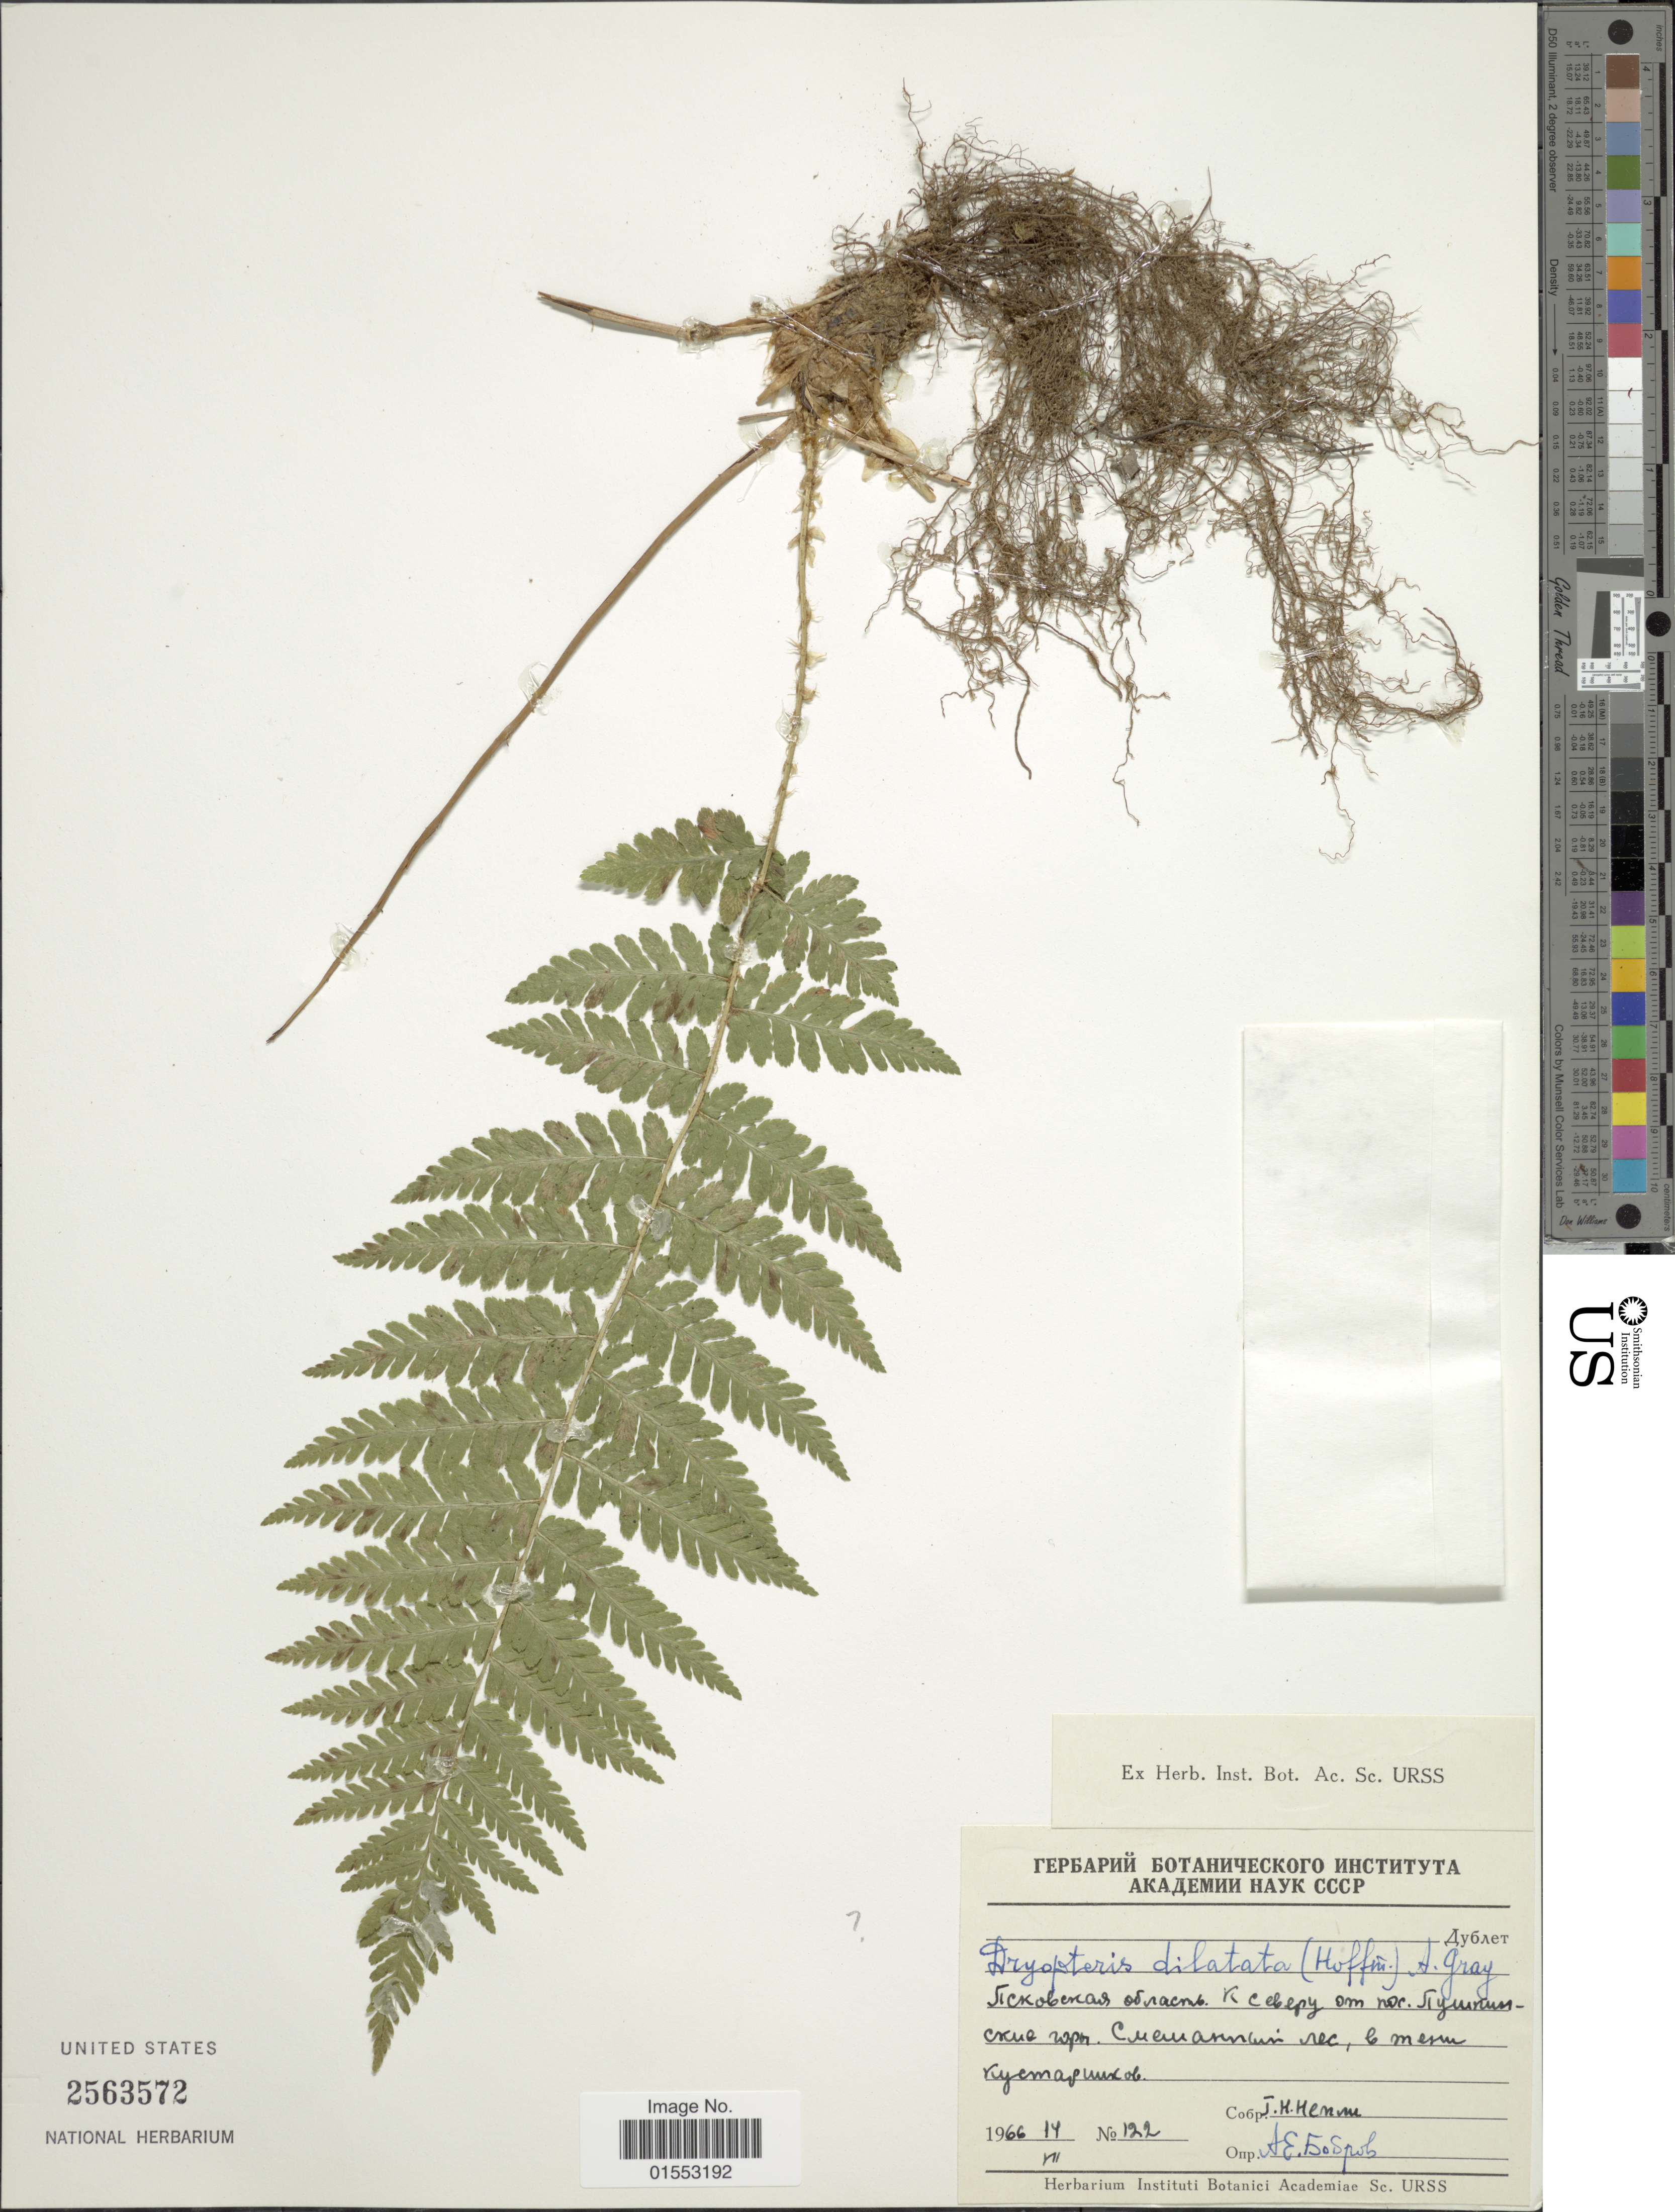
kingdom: Plantae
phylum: Tracheophyta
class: Polypodiopsida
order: Polypodiales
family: Dryopteridaceae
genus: Dryopteris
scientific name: Dryopteris dilatata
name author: (Hoffm.) A. Gray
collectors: G. Nepli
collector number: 122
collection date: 1966-07-14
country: Russian Federation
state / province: Pskov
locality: North of village Pushkinskie Gory.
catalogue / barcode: US 2563572